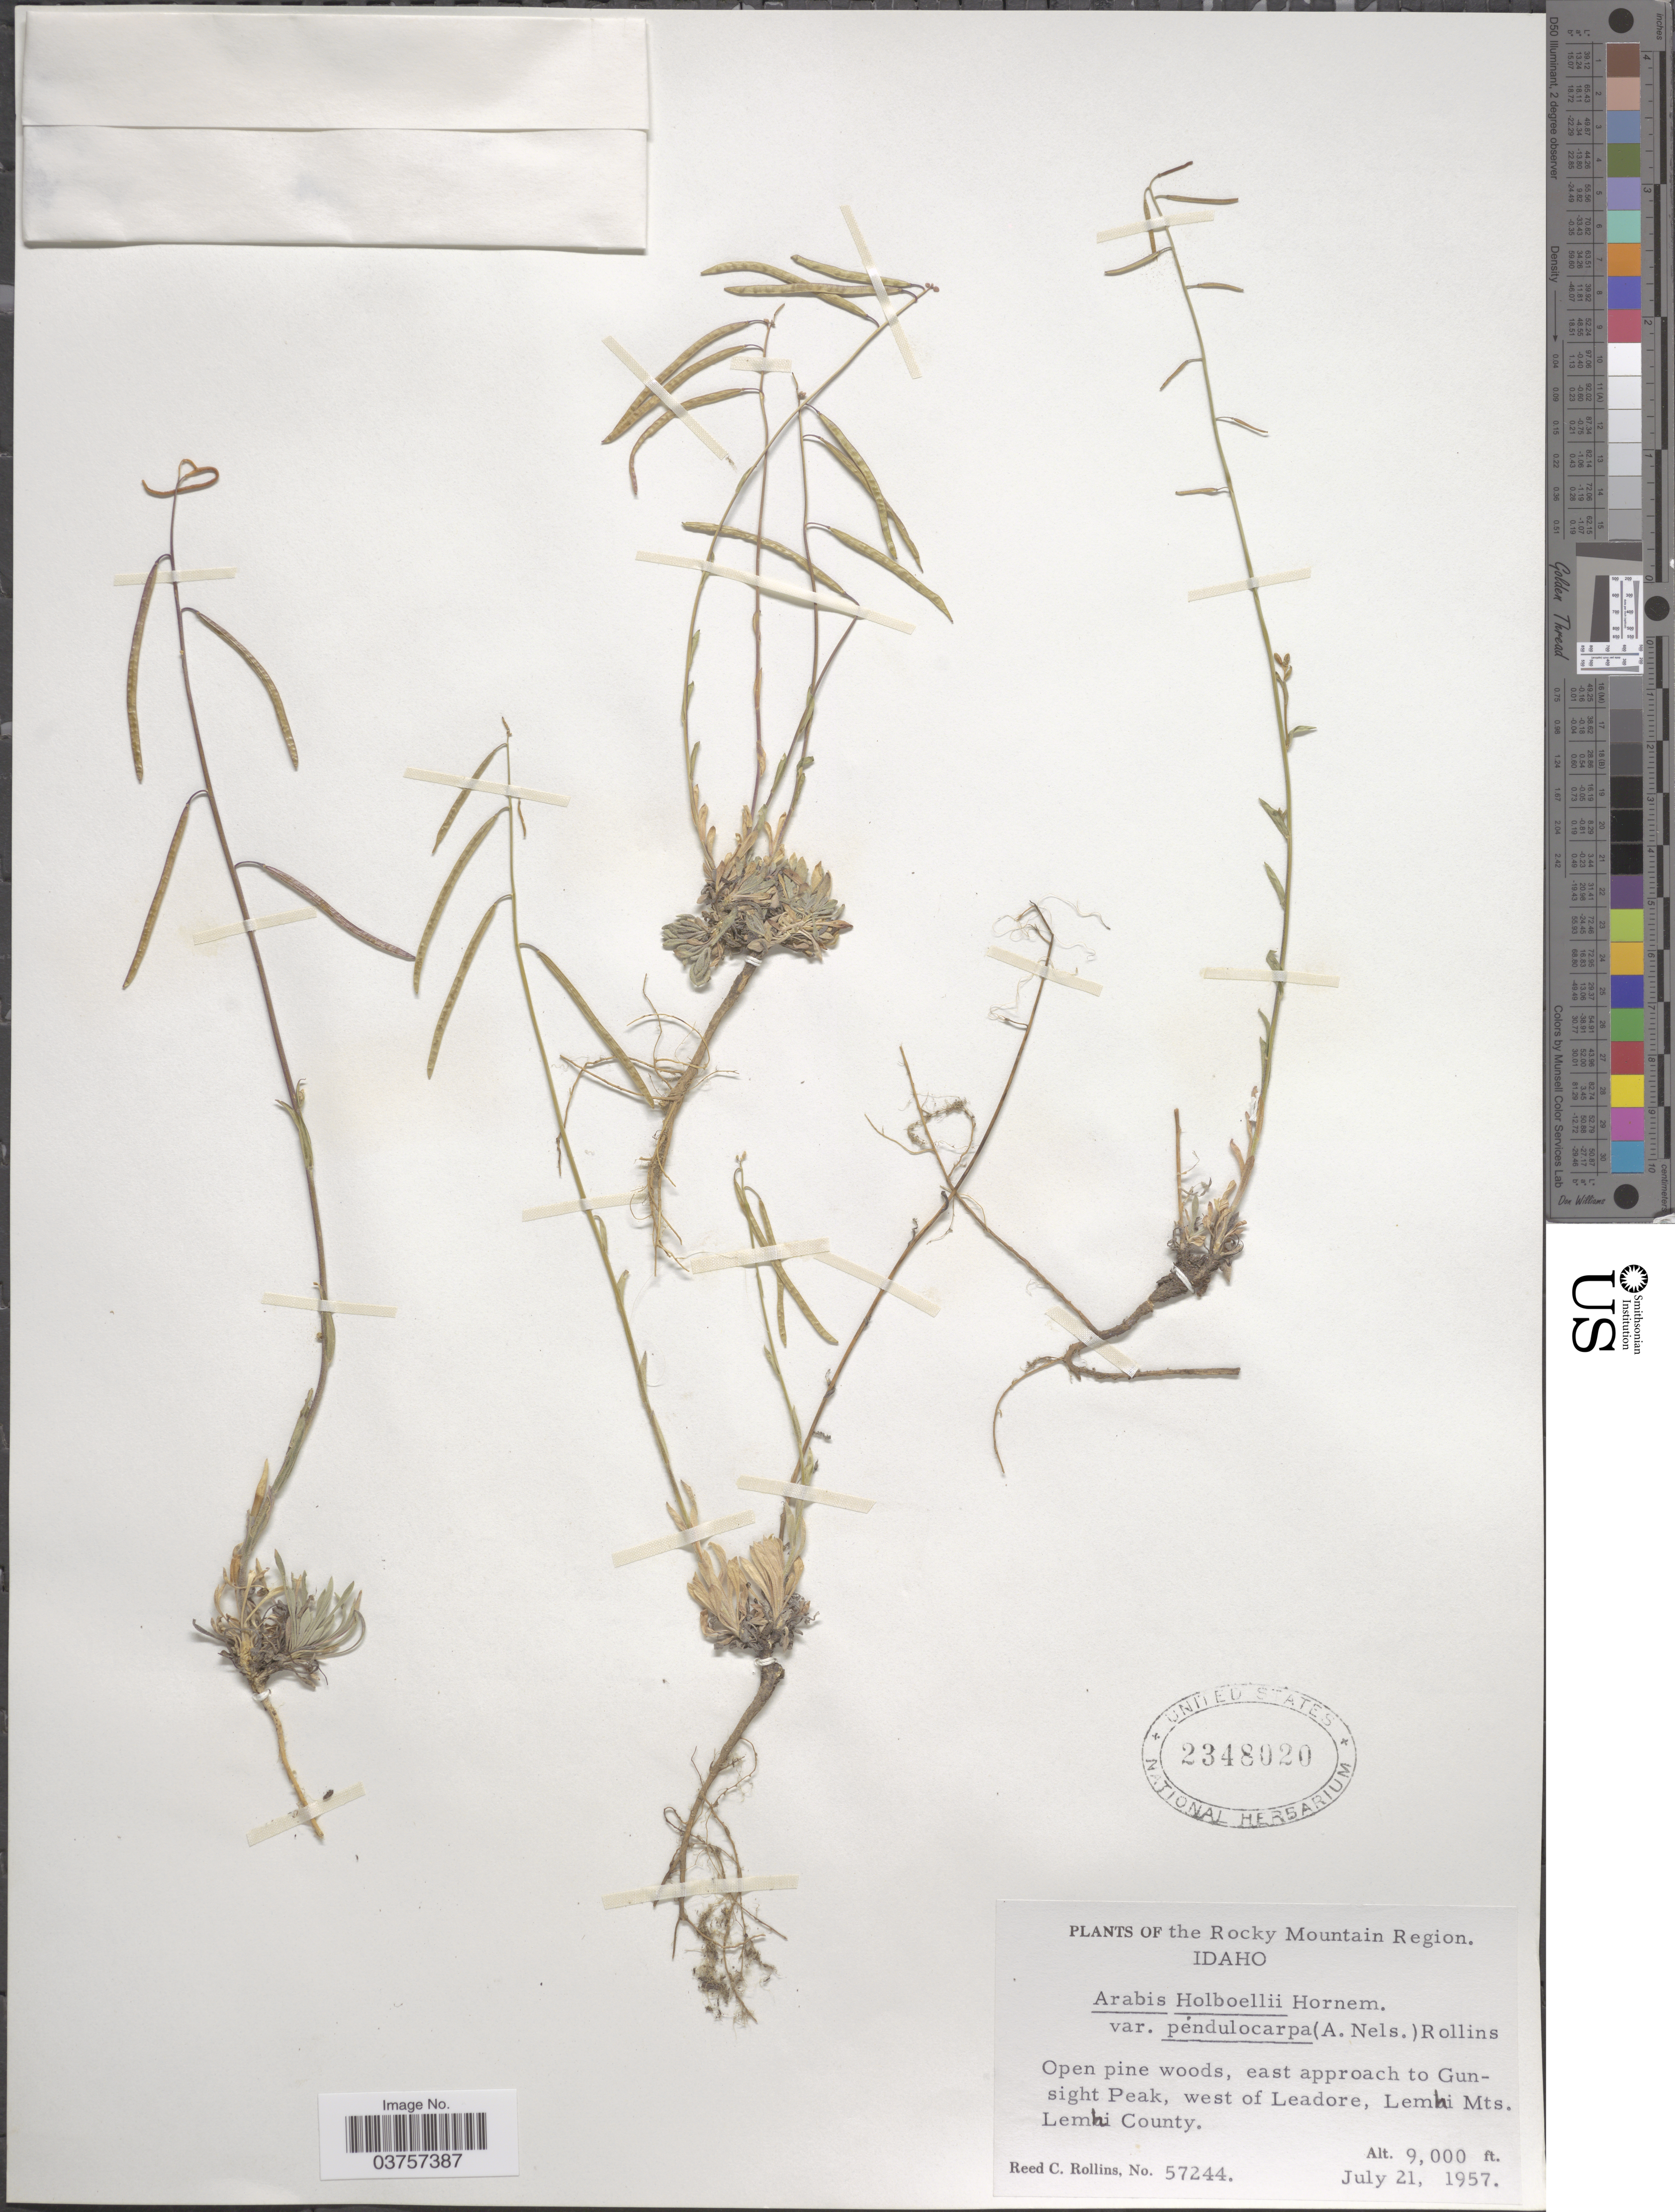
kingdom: Plantae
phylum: Tracheophyta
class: Magnoliopsida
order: Brassicales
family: Brassicaceae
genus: Arabis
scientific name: Arabis holboellii var. pendulocarpa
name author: (A. Nelson) Rollins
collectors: R. C. Rollins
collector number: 57244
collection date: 1957-07-21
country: United States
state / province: Idaho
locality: The Rocky Mountain Region. Open pine woods, east approach to Gunsight Peak, west of Leadore, Lemhi Mts., Lemhi County.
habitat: open pine woods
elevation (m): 2743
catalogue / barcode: US 2348020